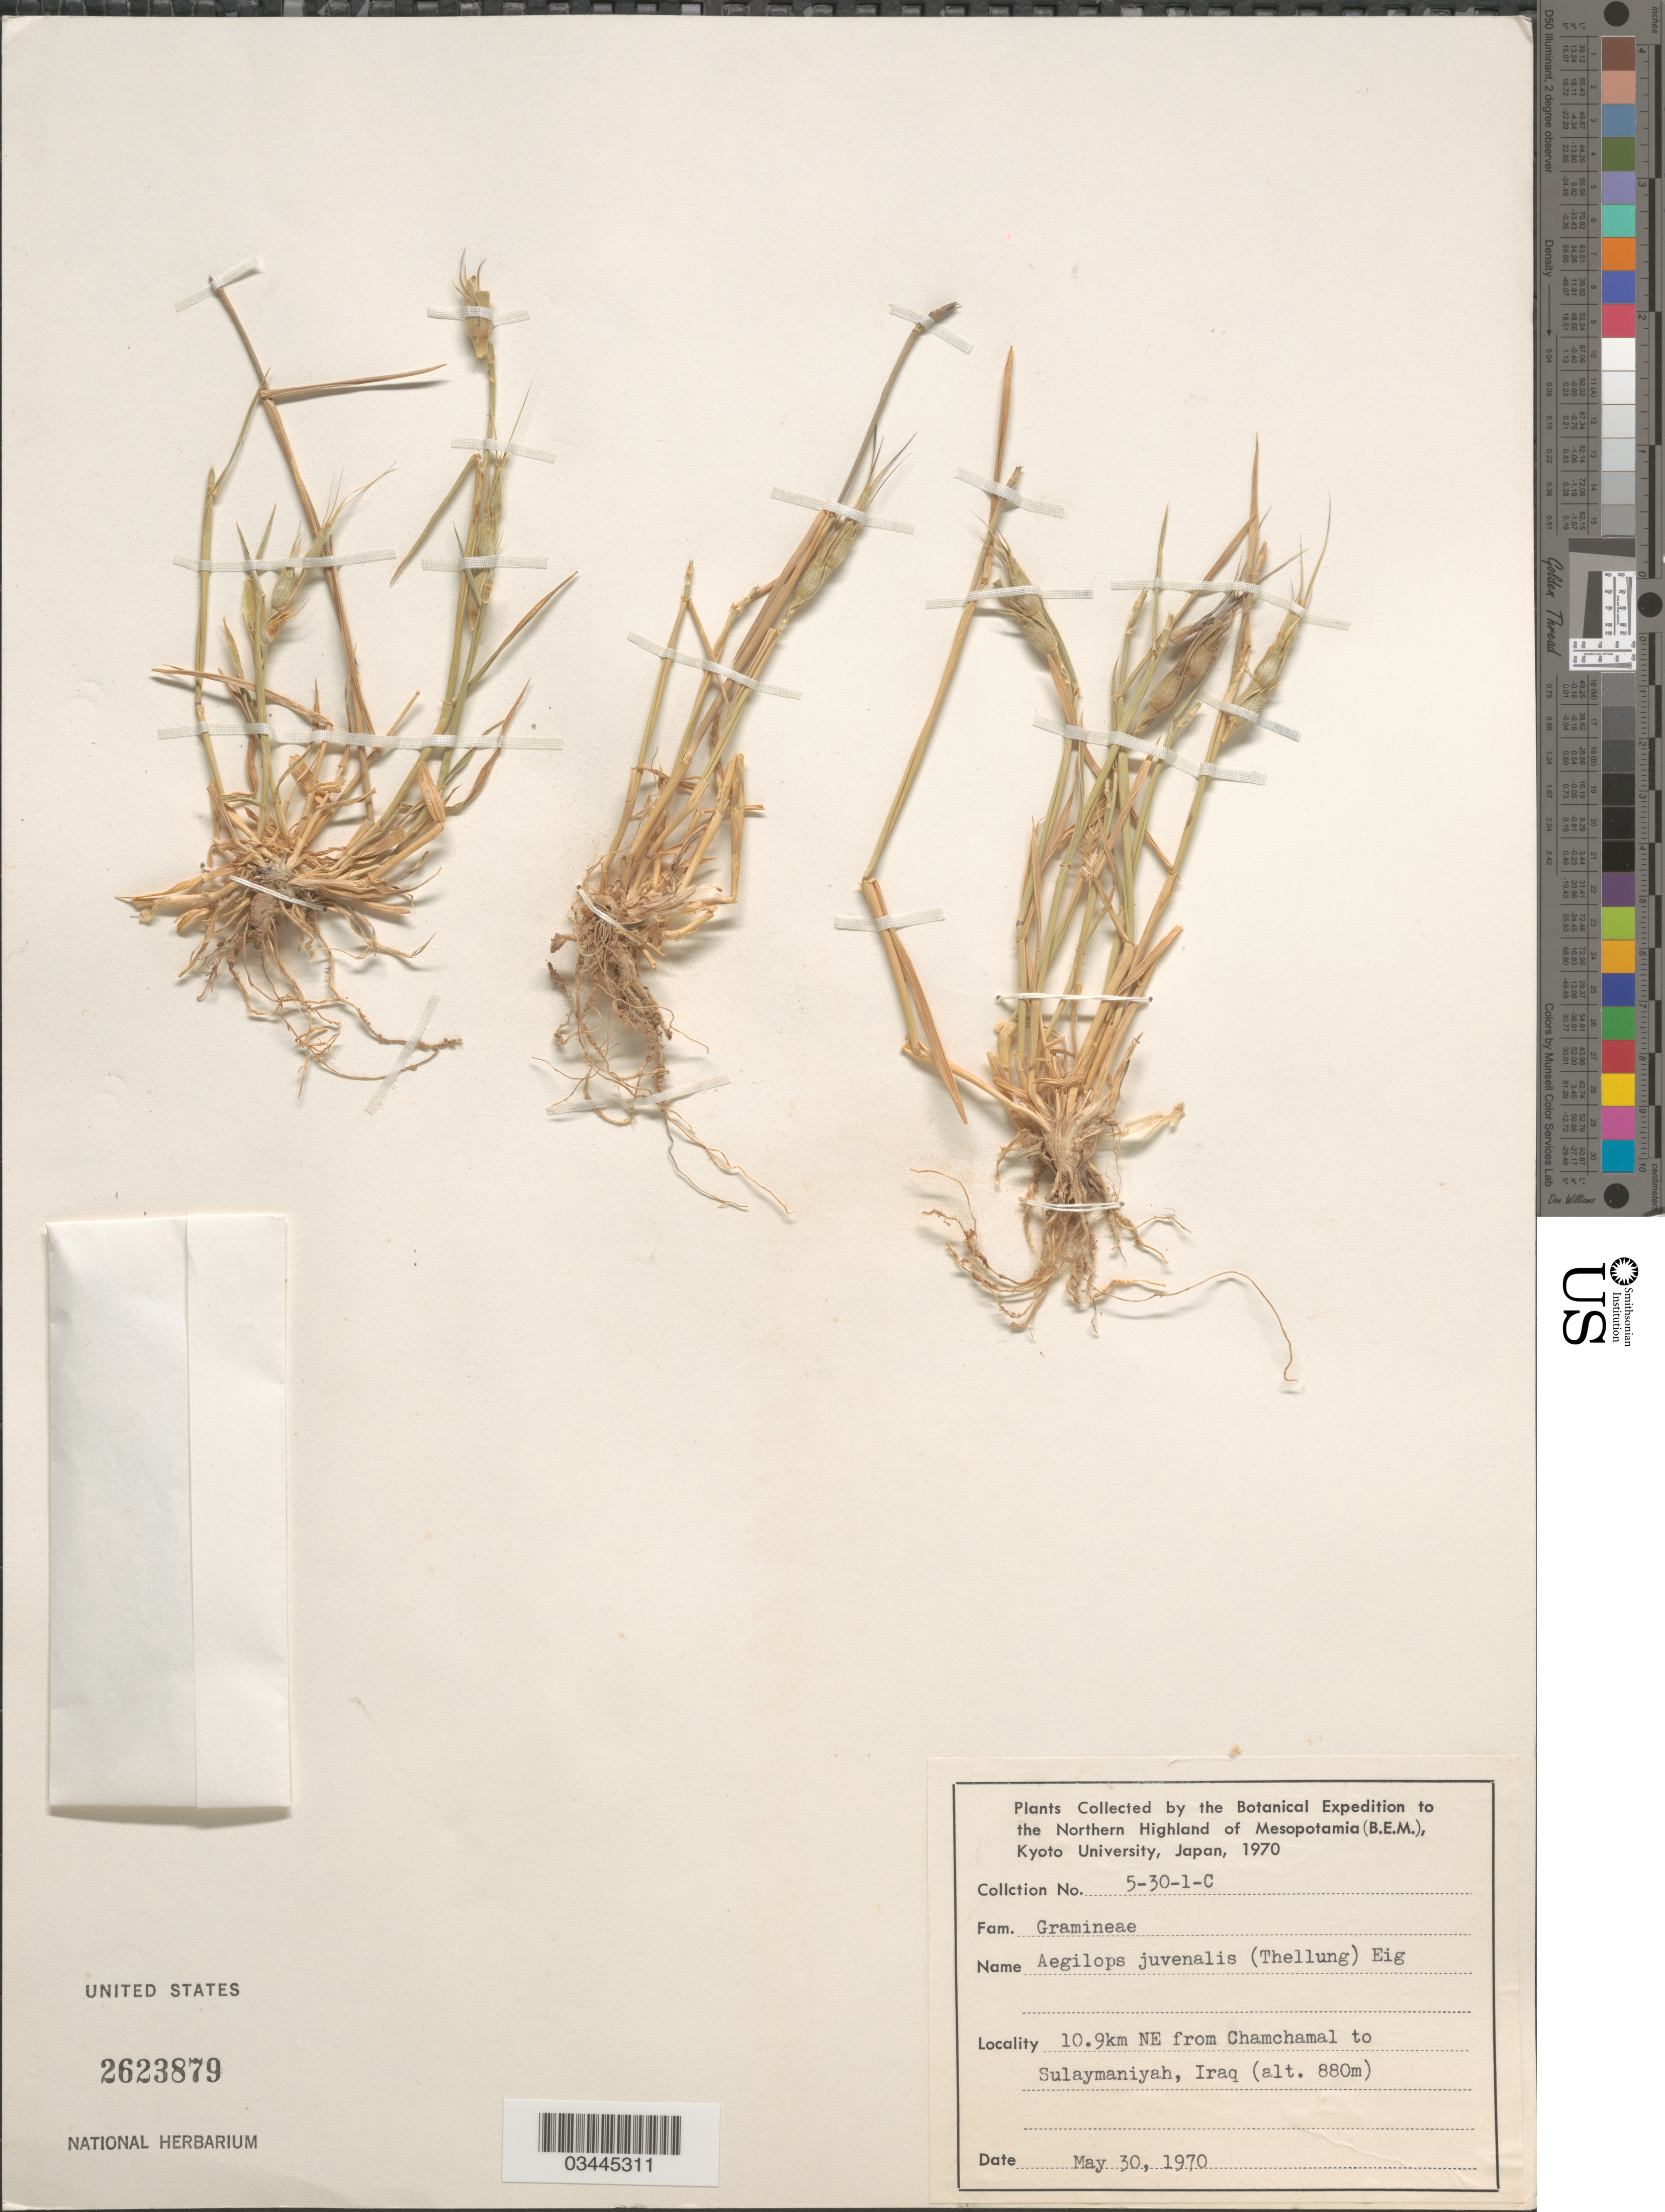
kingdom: Plantae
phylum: Tracheophyta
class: Liliopsida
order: Poales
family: Poaceae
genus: Aegilops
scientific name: Aegilops juvenalis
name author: (Thell.) Eig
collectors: The Botanical Expedition to the Northern Highland of Mesopotamia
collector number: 5-30-1-C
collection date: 1970-05-30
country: Iraq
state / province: As Sulaymānīyah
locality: The Northern Highland of Mesopotamia (B.E.M.). 10.9km NE from Chamchamal to Sulaymaniyah.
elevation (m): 880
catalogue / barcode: US 2623879